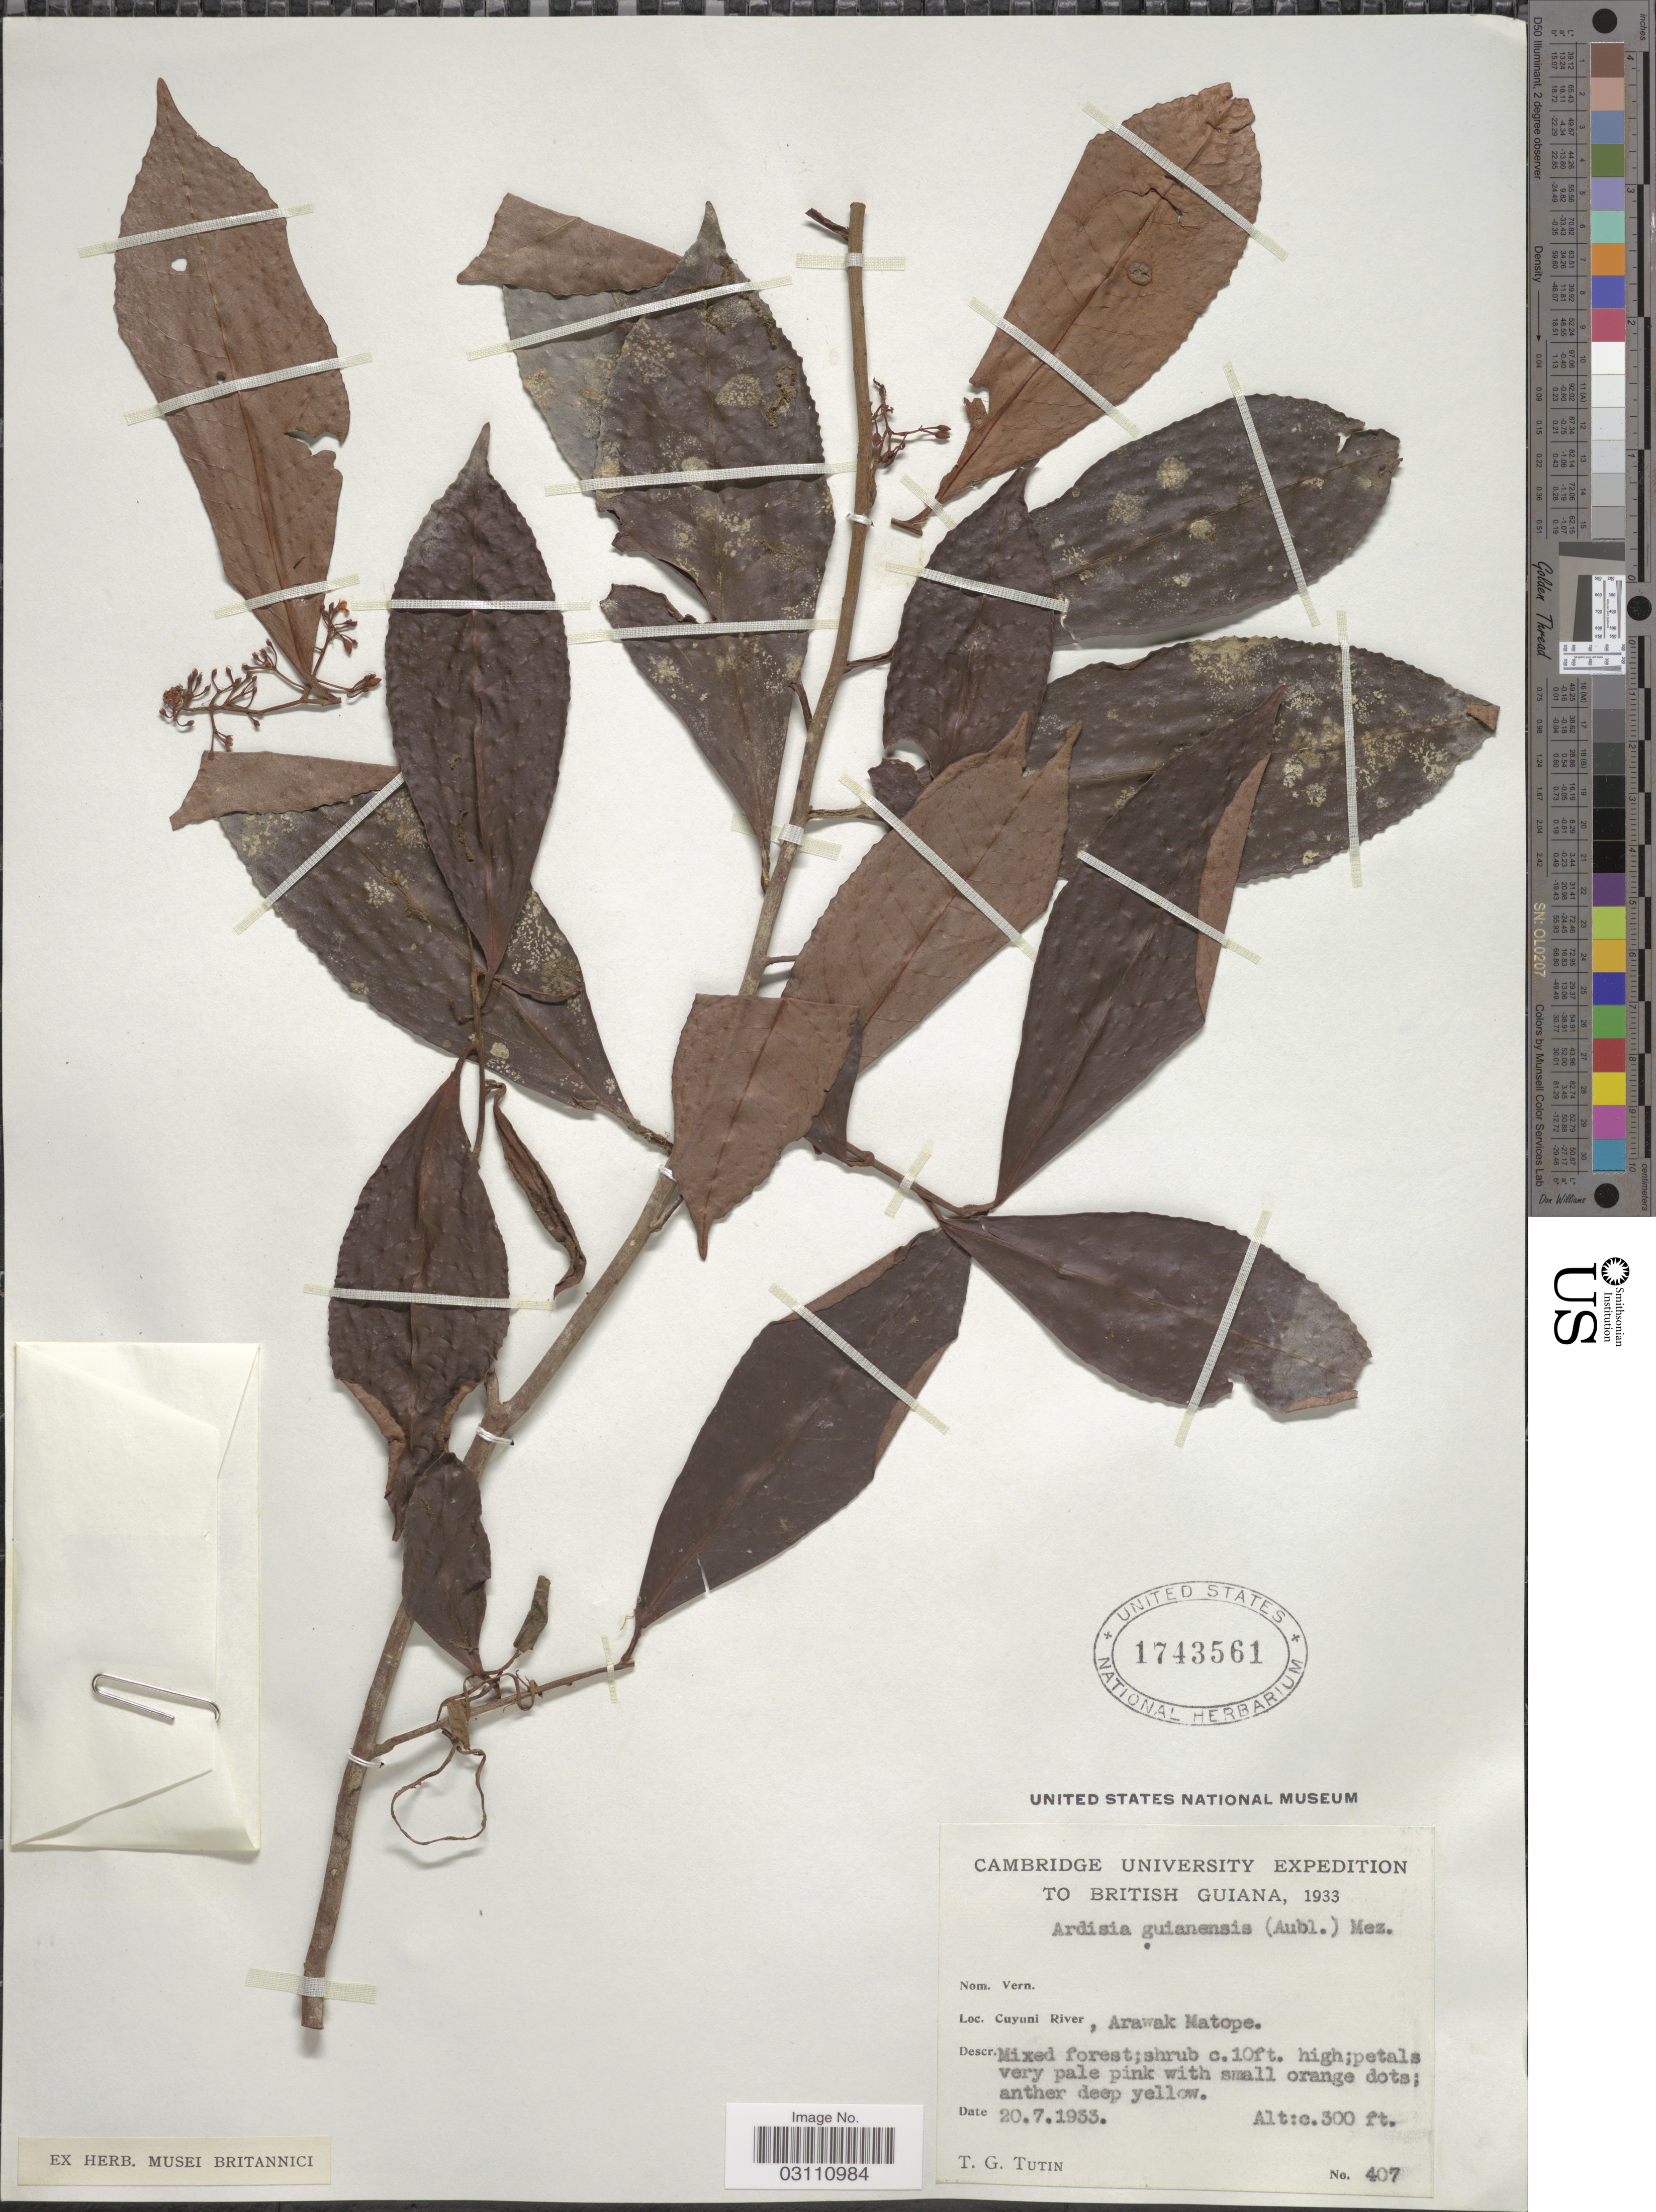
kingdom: Plantae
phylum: Tracheophyta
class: Magnoliopsida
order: Ericales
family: Primulaceae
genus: Ardisia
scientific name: Ardisia guianensis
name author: (Aubl.) Mez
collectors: T. G. Tutin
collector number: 407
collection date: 1933-07-20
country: Guyana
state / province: Cuyuni-Mazaruni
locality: British Guiana. Cuyuni River, Arawak Matope.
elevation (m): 91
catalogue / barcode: US 1743561